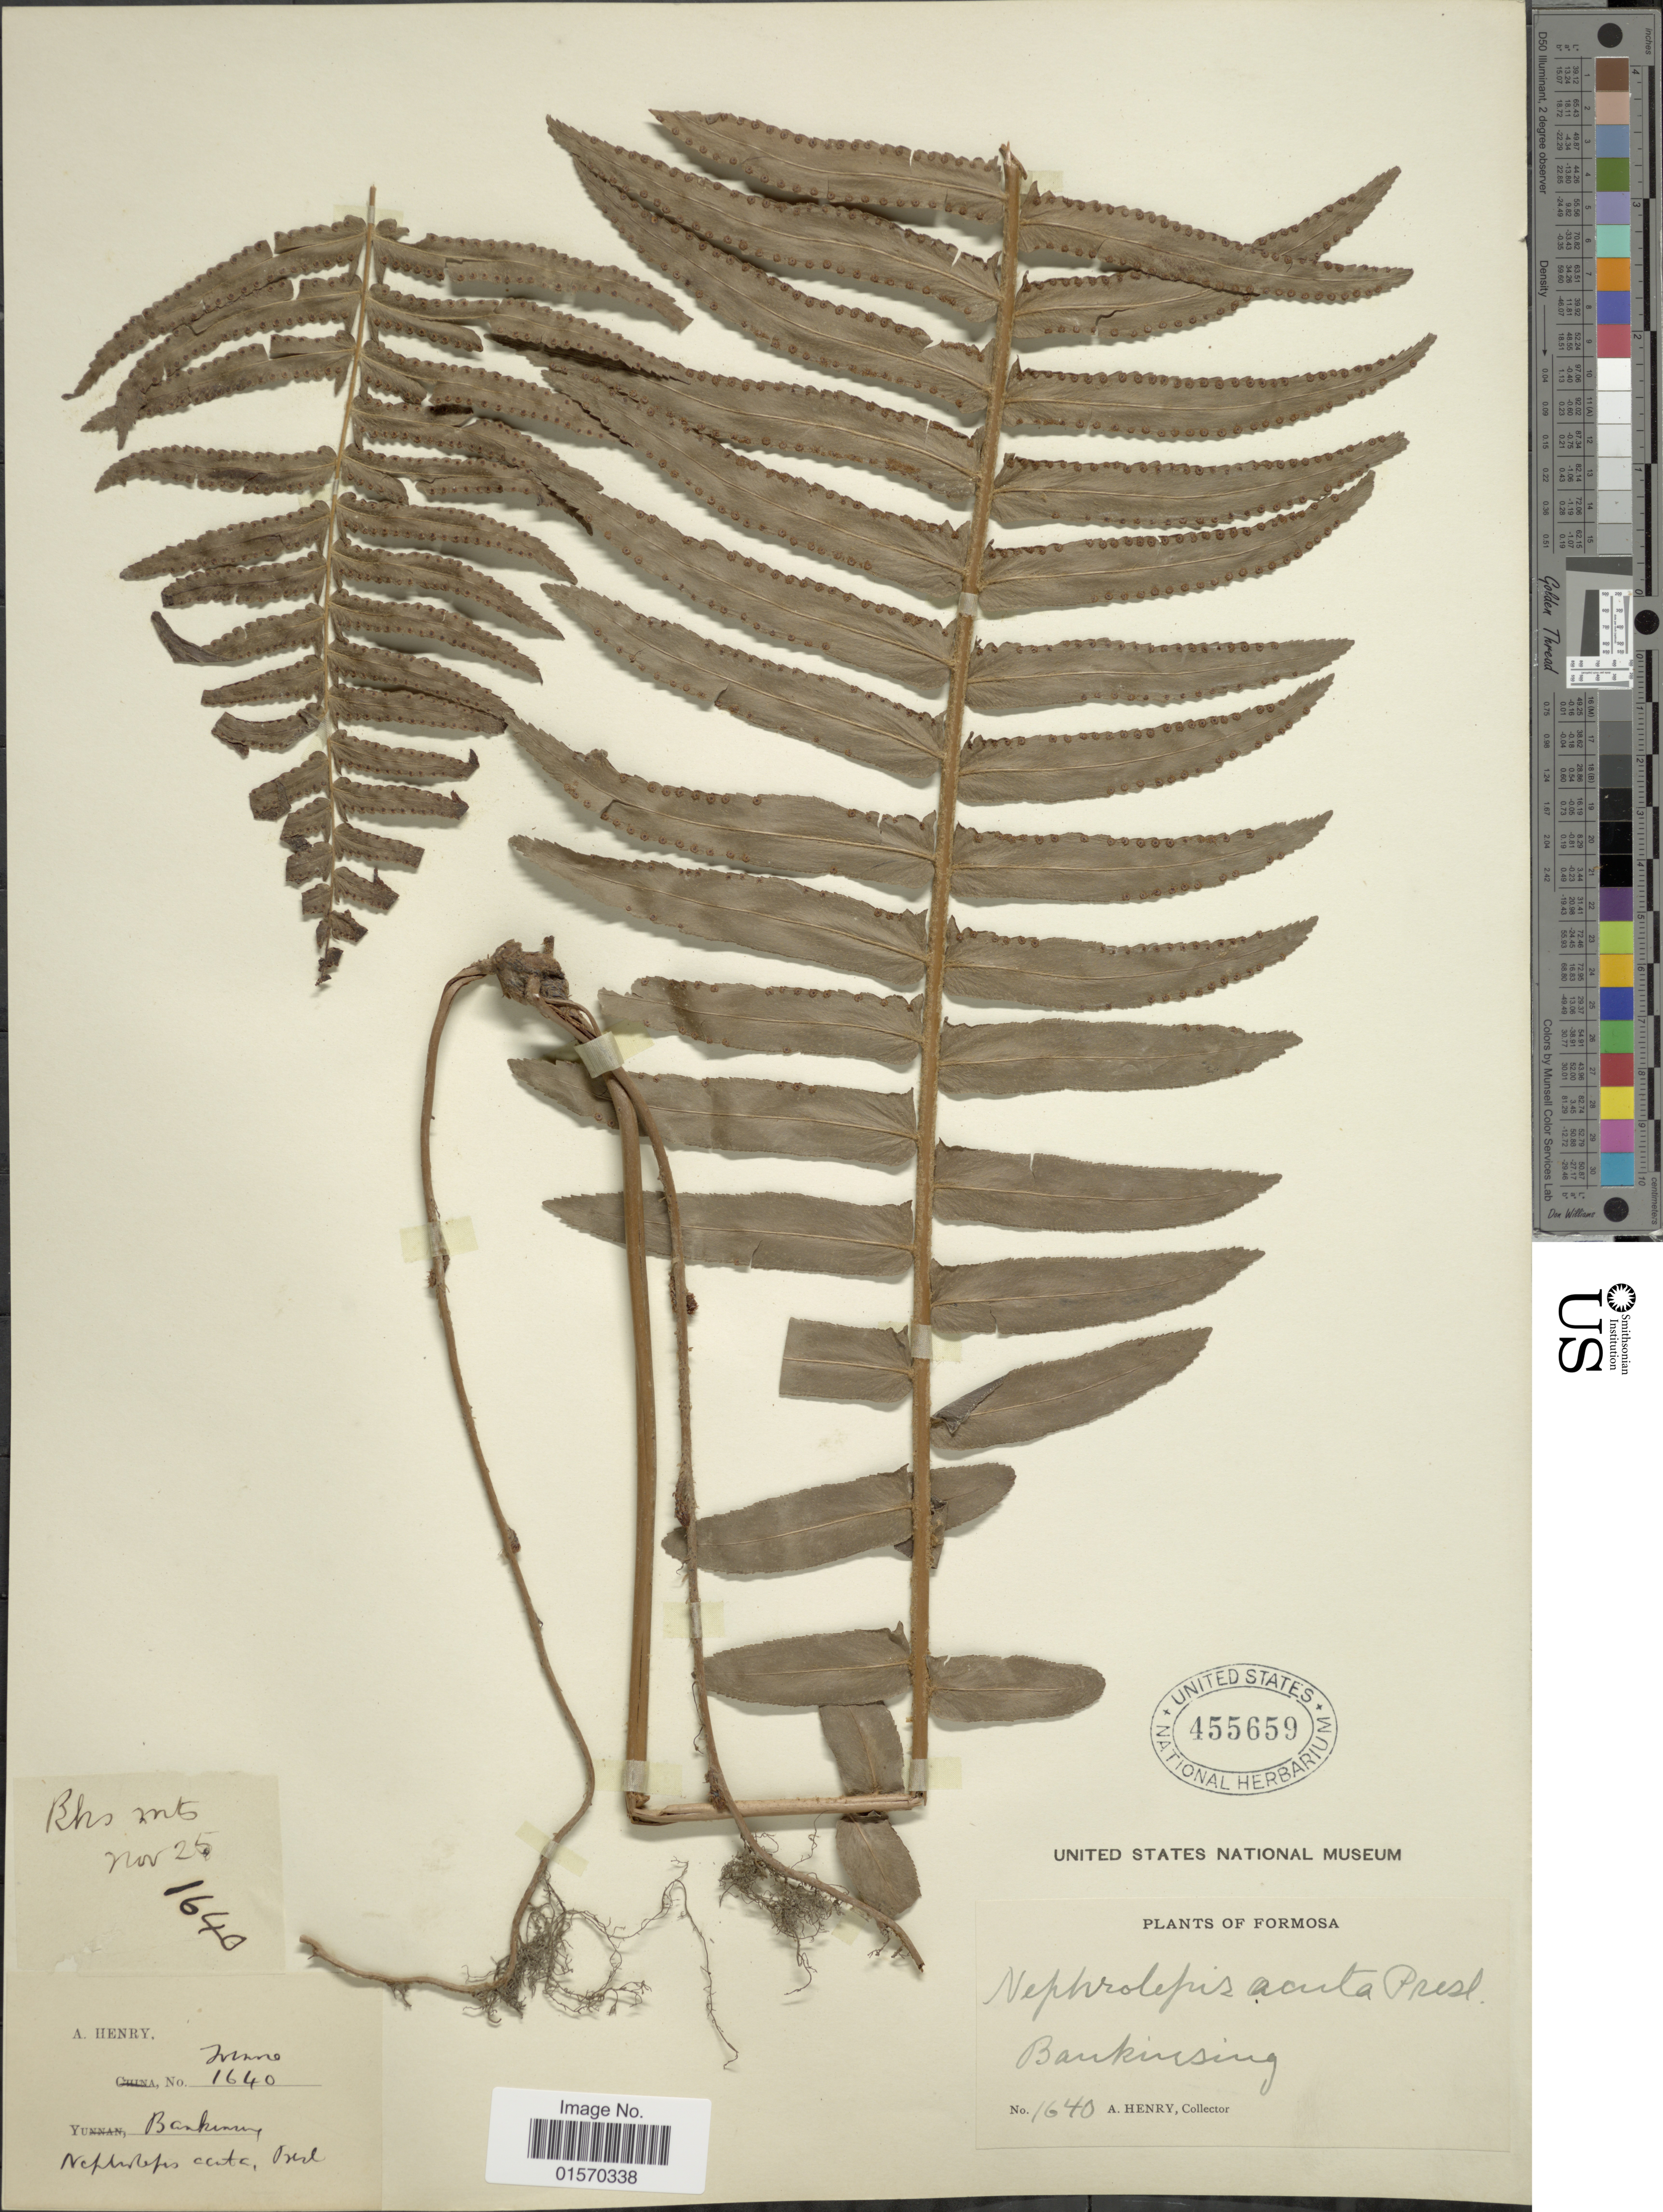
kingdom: Plantae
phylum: Tracheophyta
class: Polypodiopsida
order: Polypodiales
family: Nephrolepidaceae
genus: Nephrolepis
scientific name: Nephrolepis multiflora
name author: (Roxb.) F.M. Jarrett ex C.V. Morton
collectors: A. Henry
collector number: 1640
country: Taiwan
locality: Formosa. Bankinsing. Bks Mts.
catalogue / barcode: US 455659